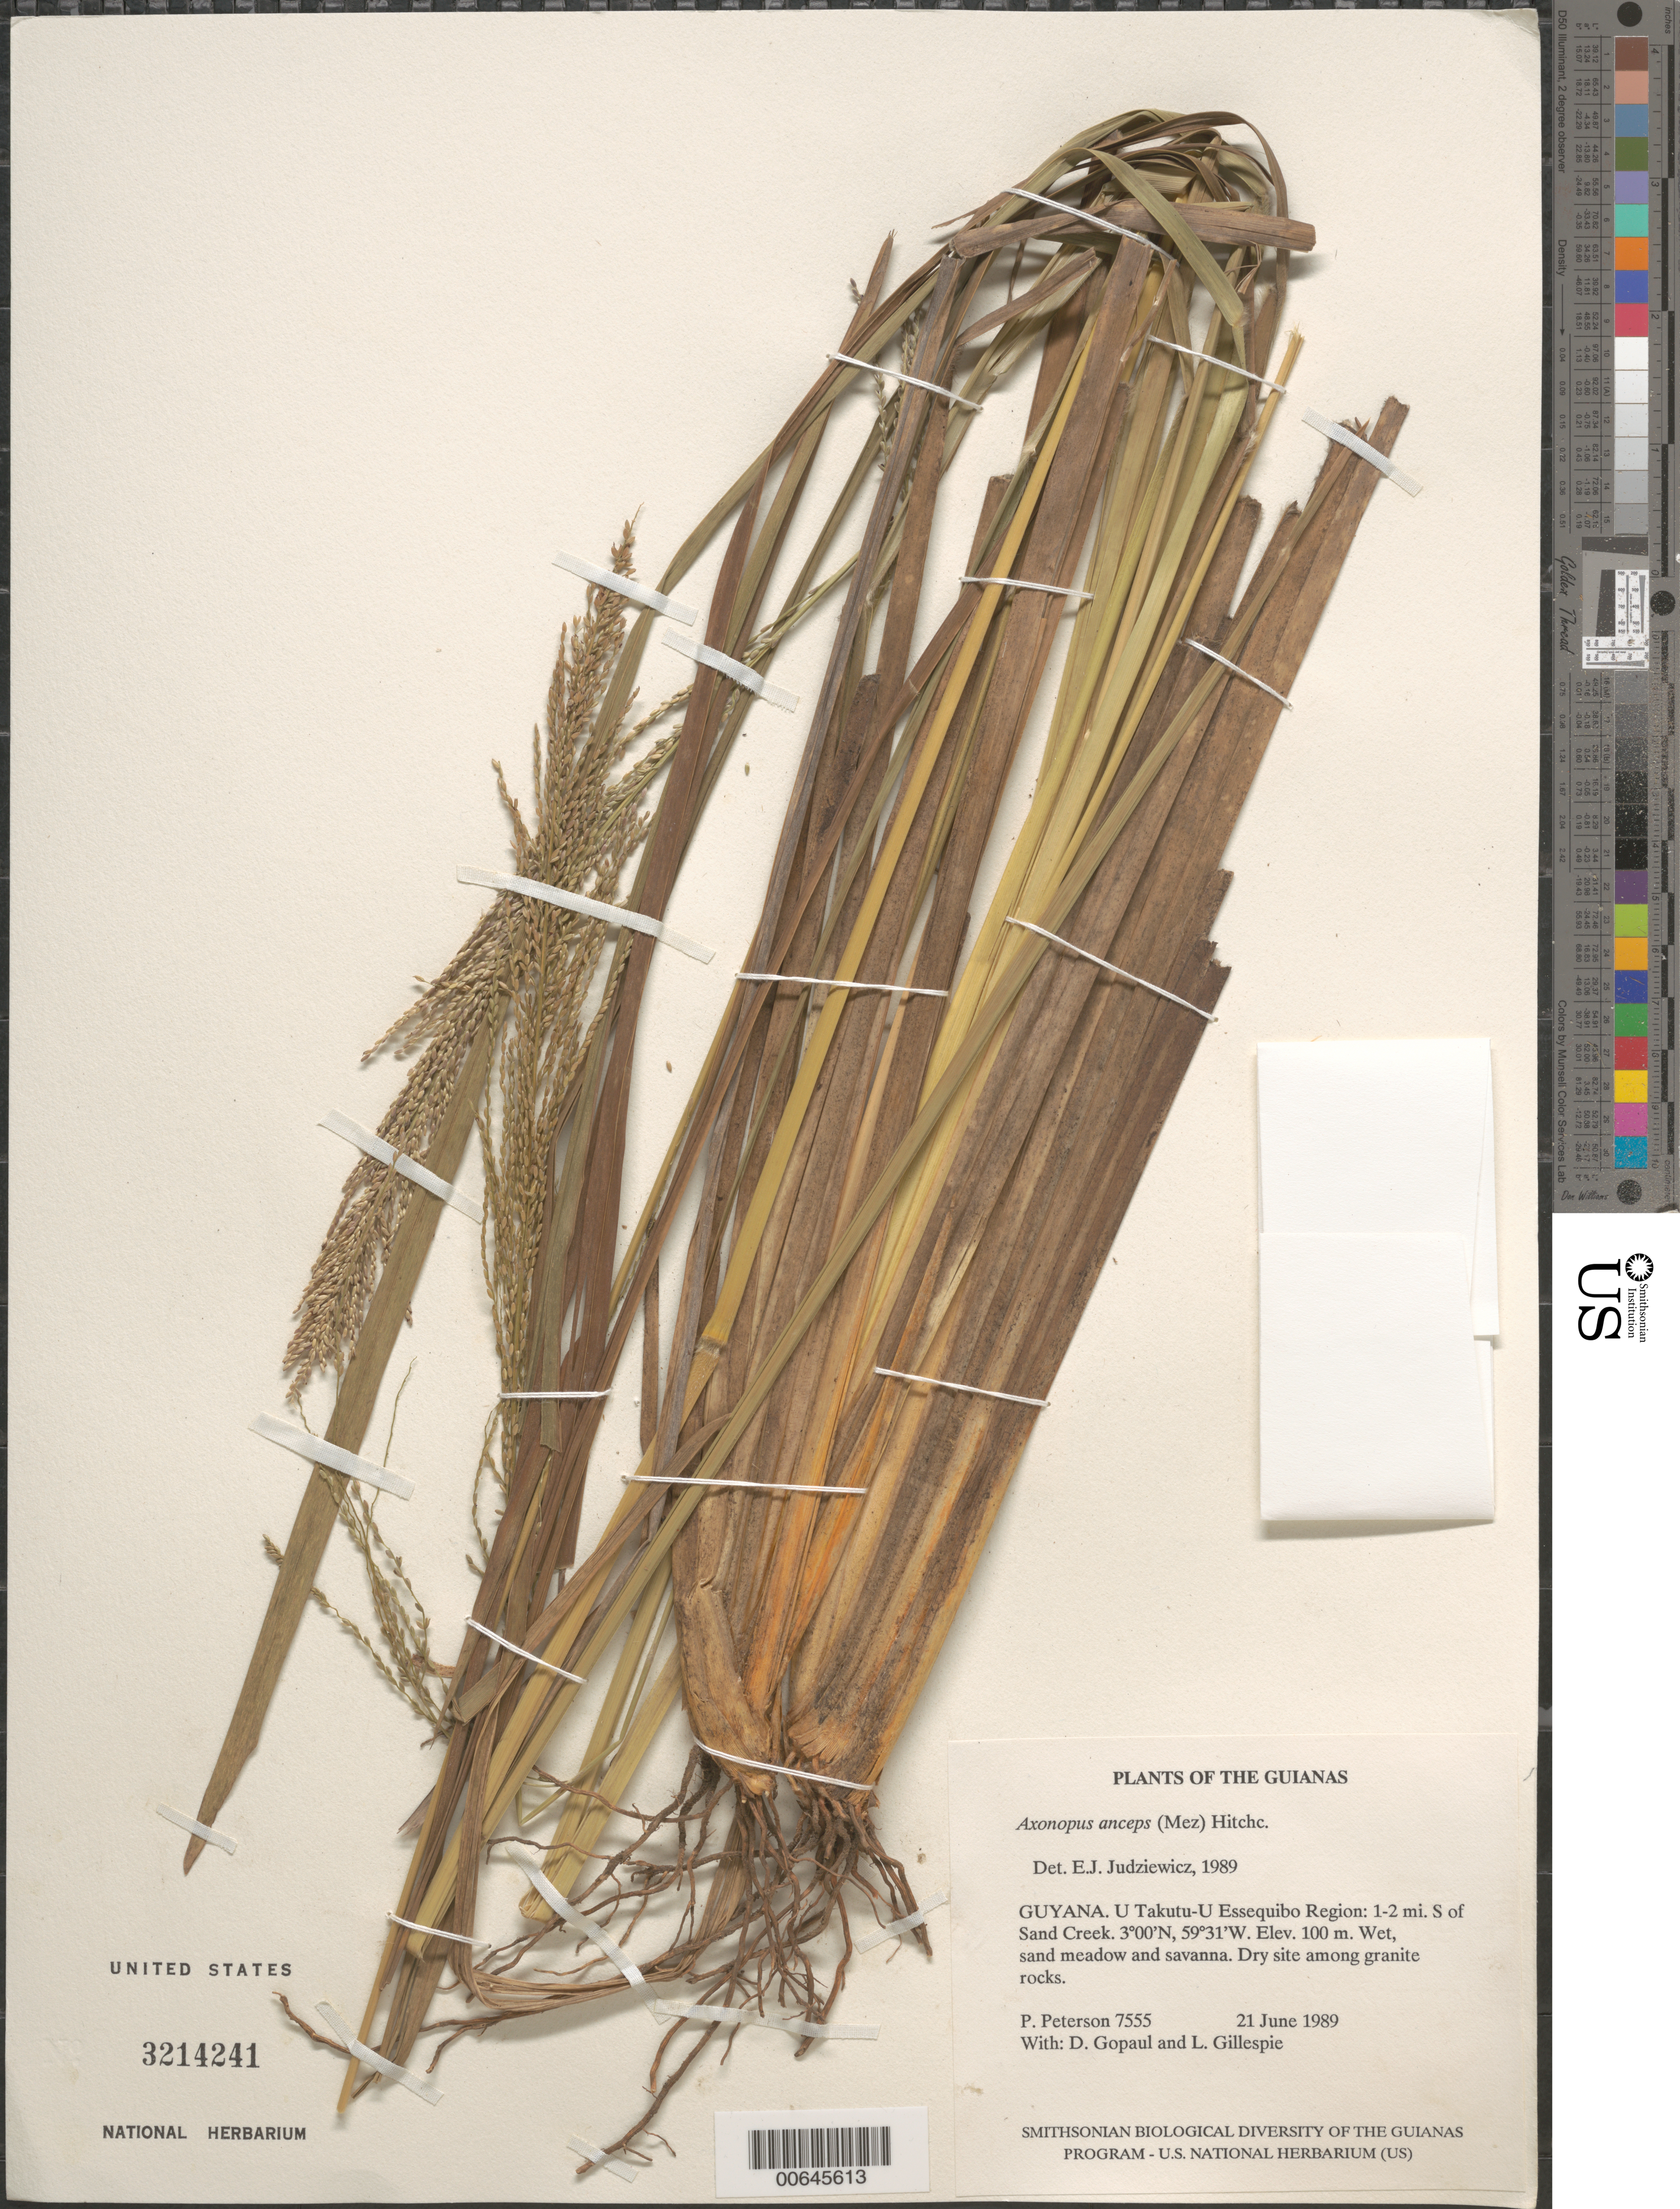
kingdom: Plantae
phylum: Tracheophyta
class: Liliopsida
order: Poales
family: Poaceae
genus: Axonopus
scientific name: Axonopus anceps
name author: (Mez) Hitchc.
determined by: Judziewicz, E. J.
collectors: P. M. Peterson, D. Gopaul & L. J. Gillespie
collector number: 7555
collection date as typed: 21 June 1989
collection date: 1989-06-21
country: Guyana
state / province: U. Takutu-U. Essequibo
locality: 1-2 mi. S of Sand Creek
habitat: Wet, sand meadow and savanna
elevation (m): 100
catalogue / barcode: US 3214241